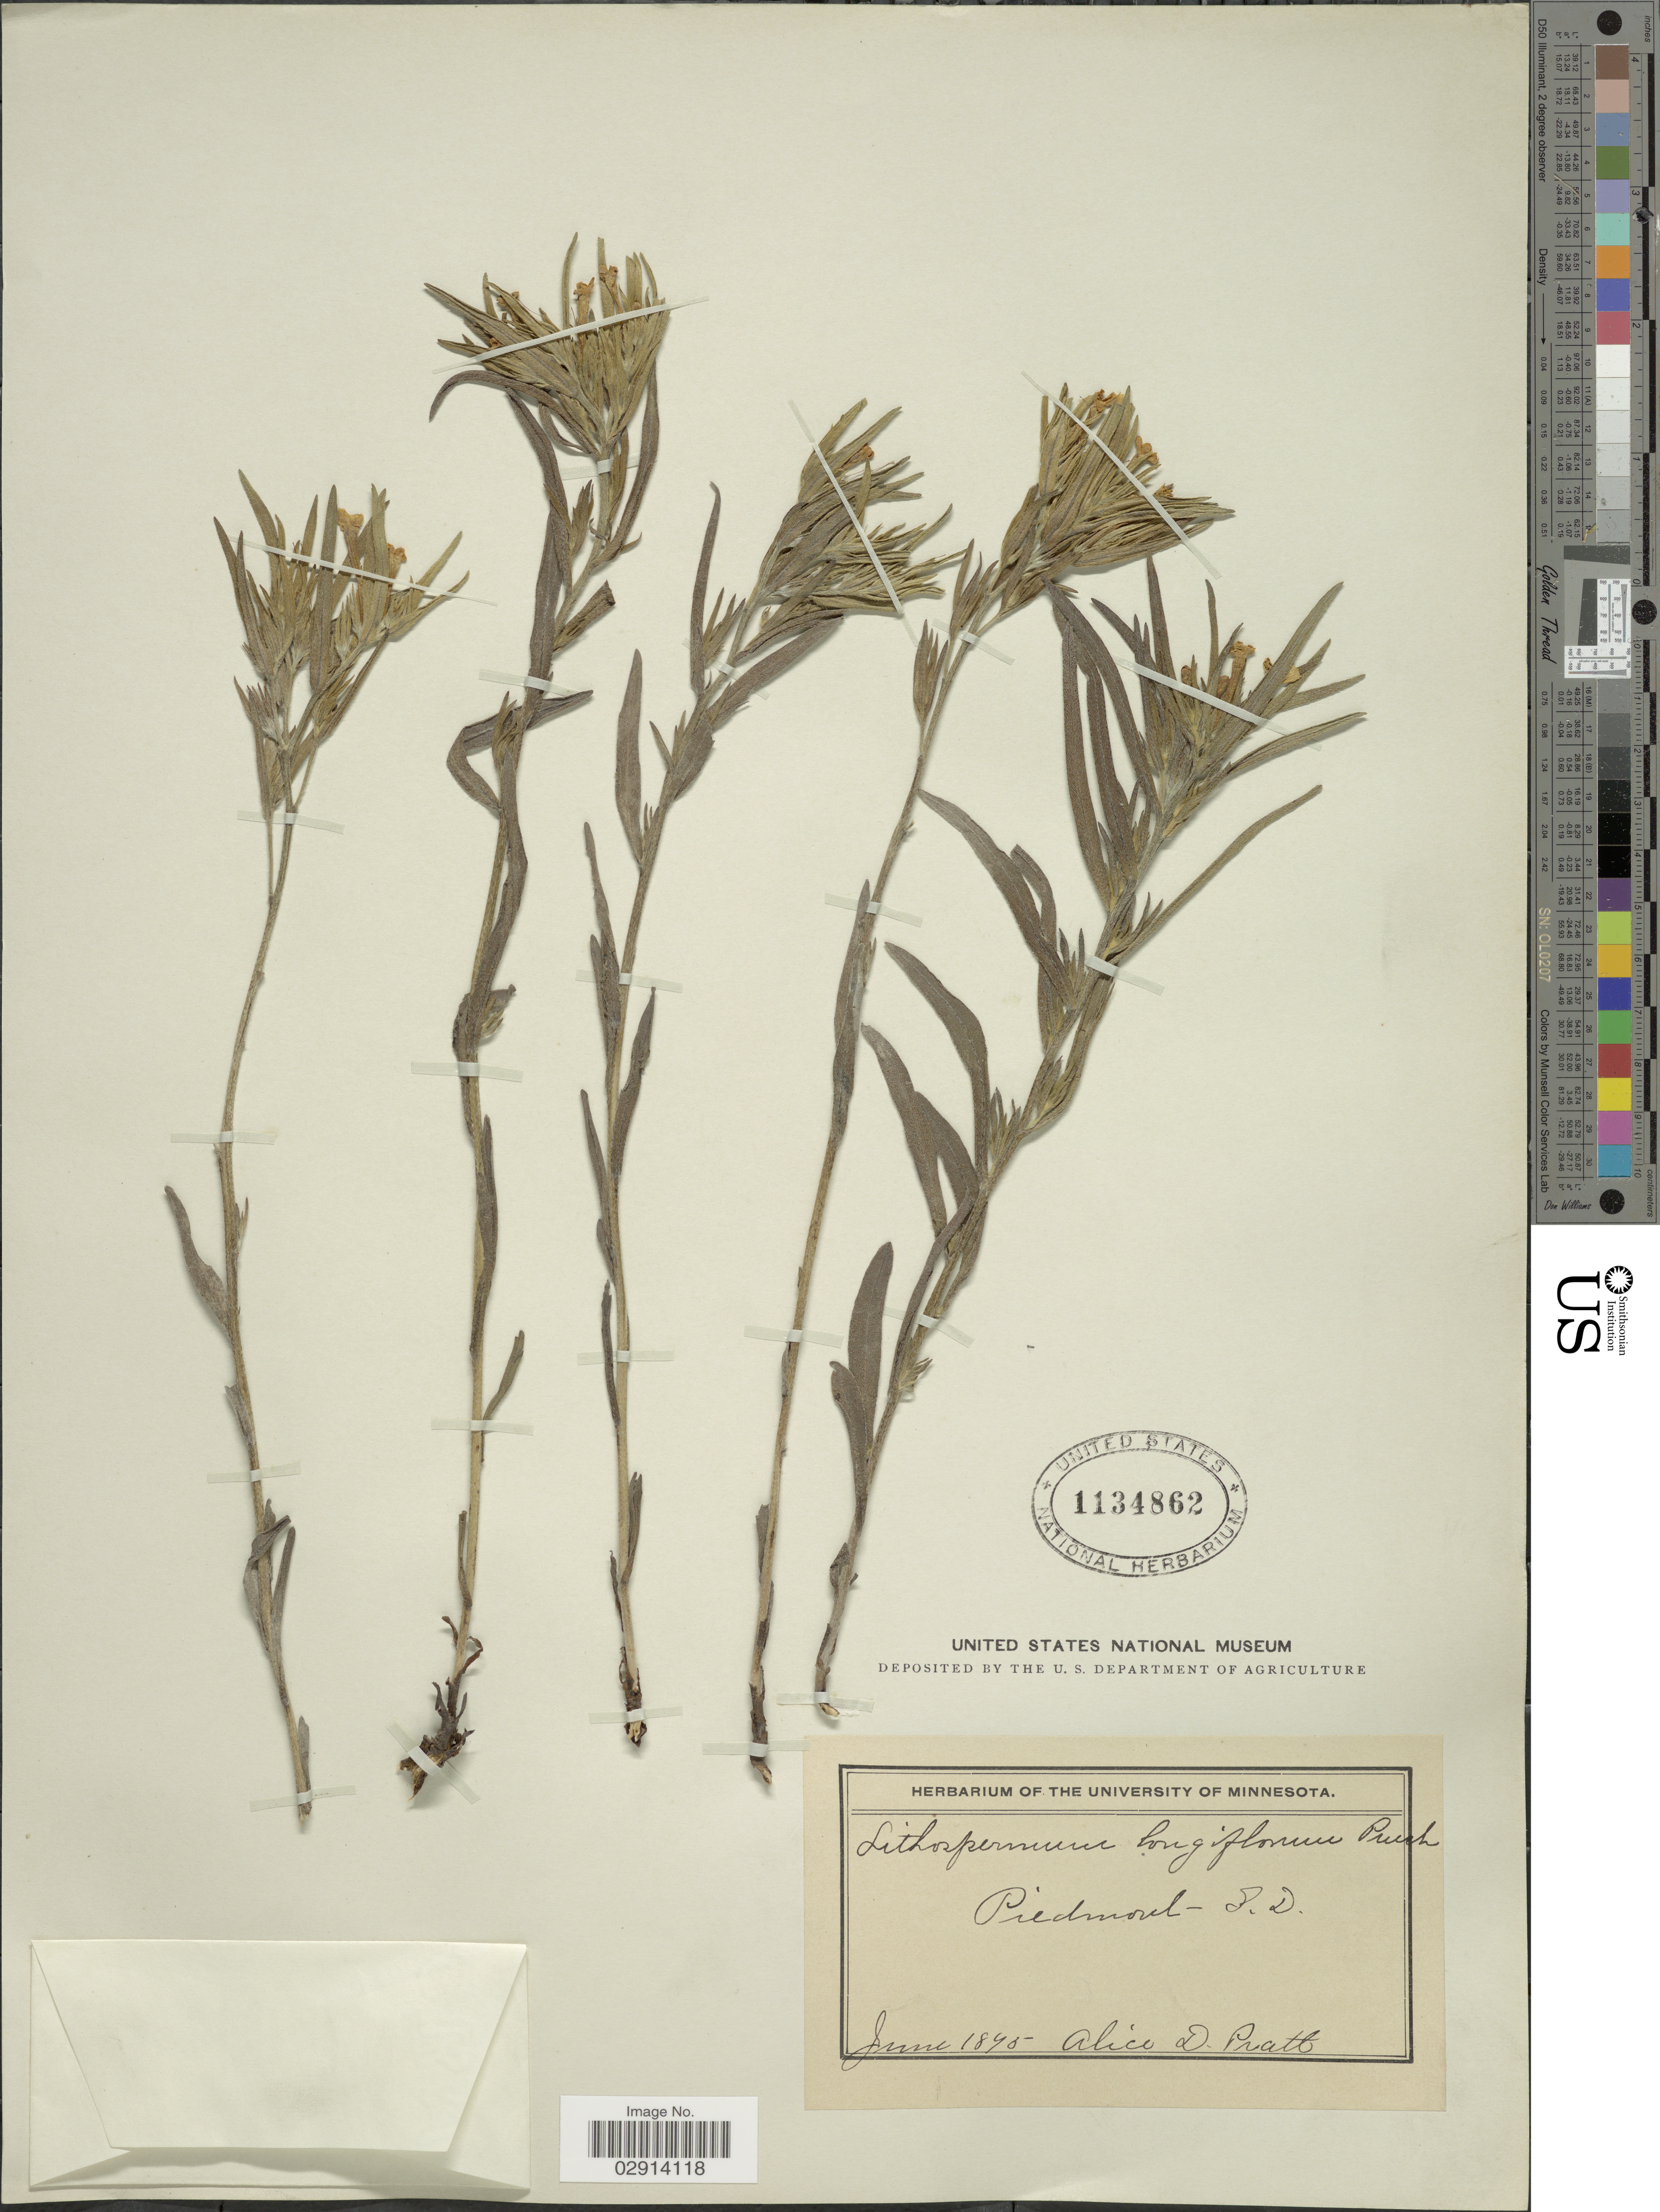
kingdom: Plantae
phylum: Tracheophyta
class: Magnoliopsida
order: Boraginales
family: Boraginaceae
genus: Lithospermum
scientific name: Lithospermum incisum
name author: Lehm.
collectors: A. Pratt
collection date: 1845-06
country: United States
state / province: South Dakota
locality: Piedmont - S.D.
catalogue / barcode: US 1134862